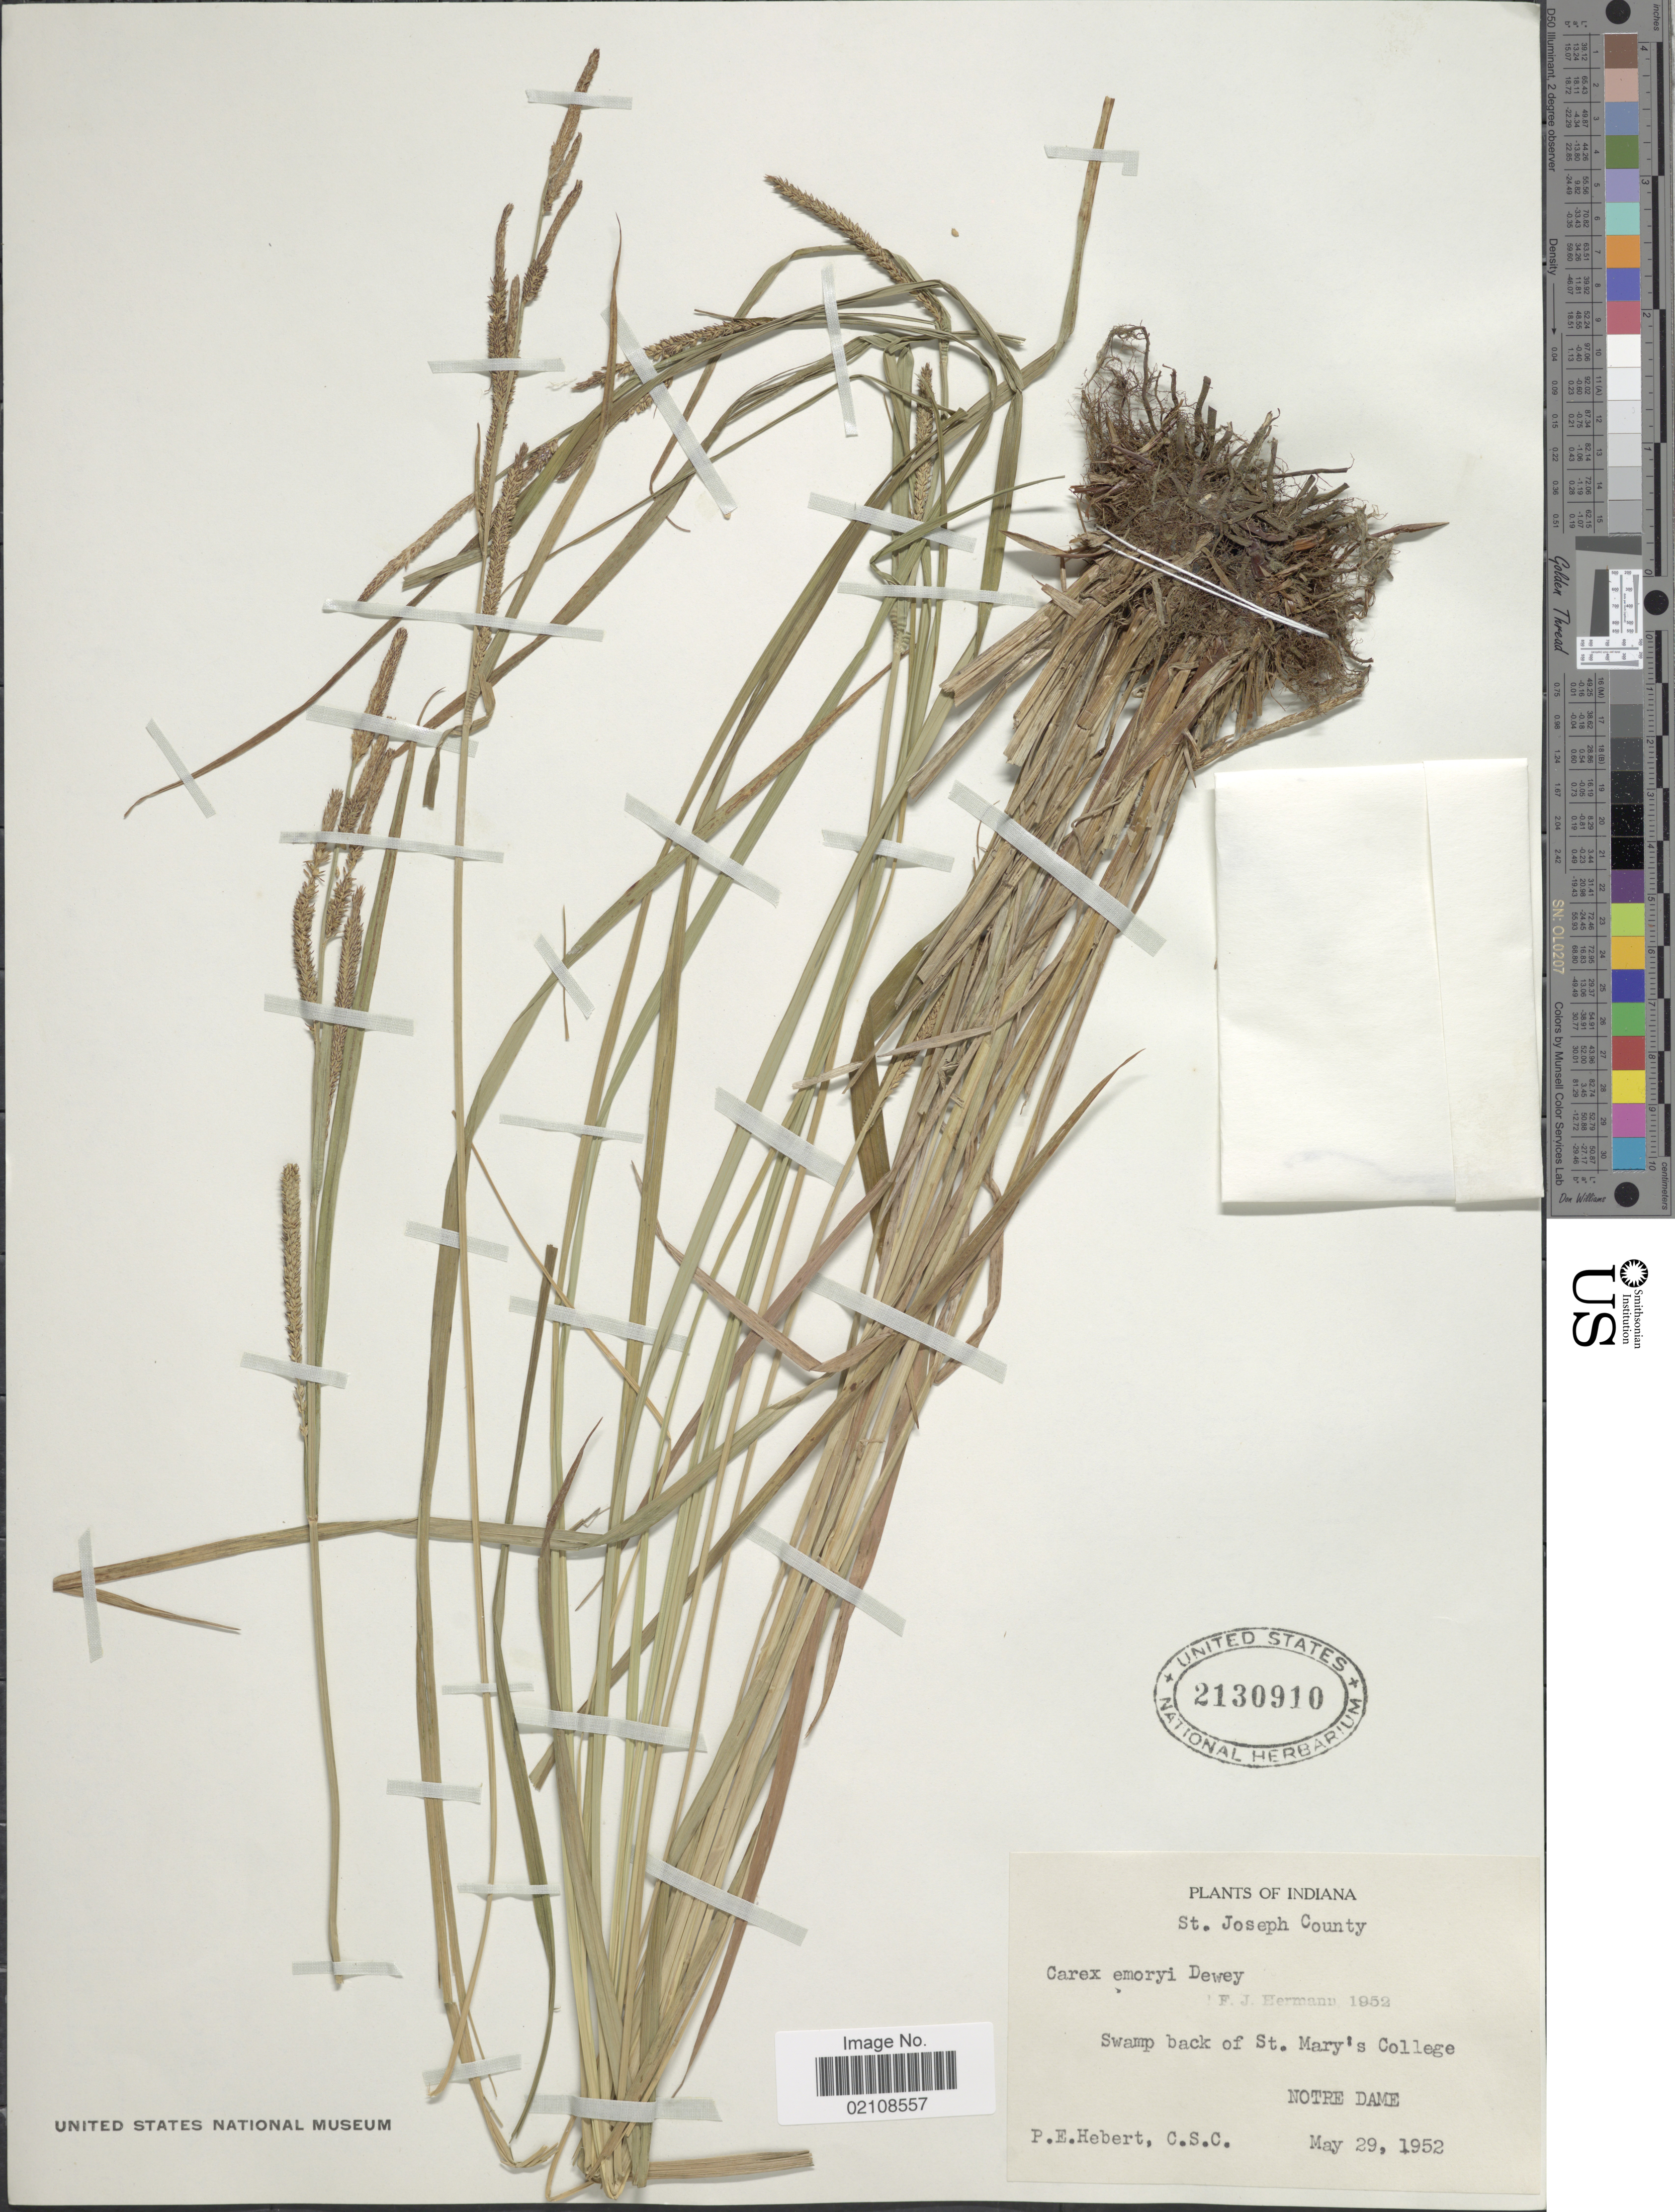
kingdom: Plantae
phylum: Tracheophyta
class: Liliopsida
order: Poales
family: Cyperaceae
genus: Carex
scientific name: Carex emoryi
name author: Dewey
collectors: P. Hebert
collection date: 1952-05-29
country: United States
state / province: Indiana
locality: St. Joseph County. Swamp back of St. Mary's College. Notre Dame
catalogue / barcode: US 2130910